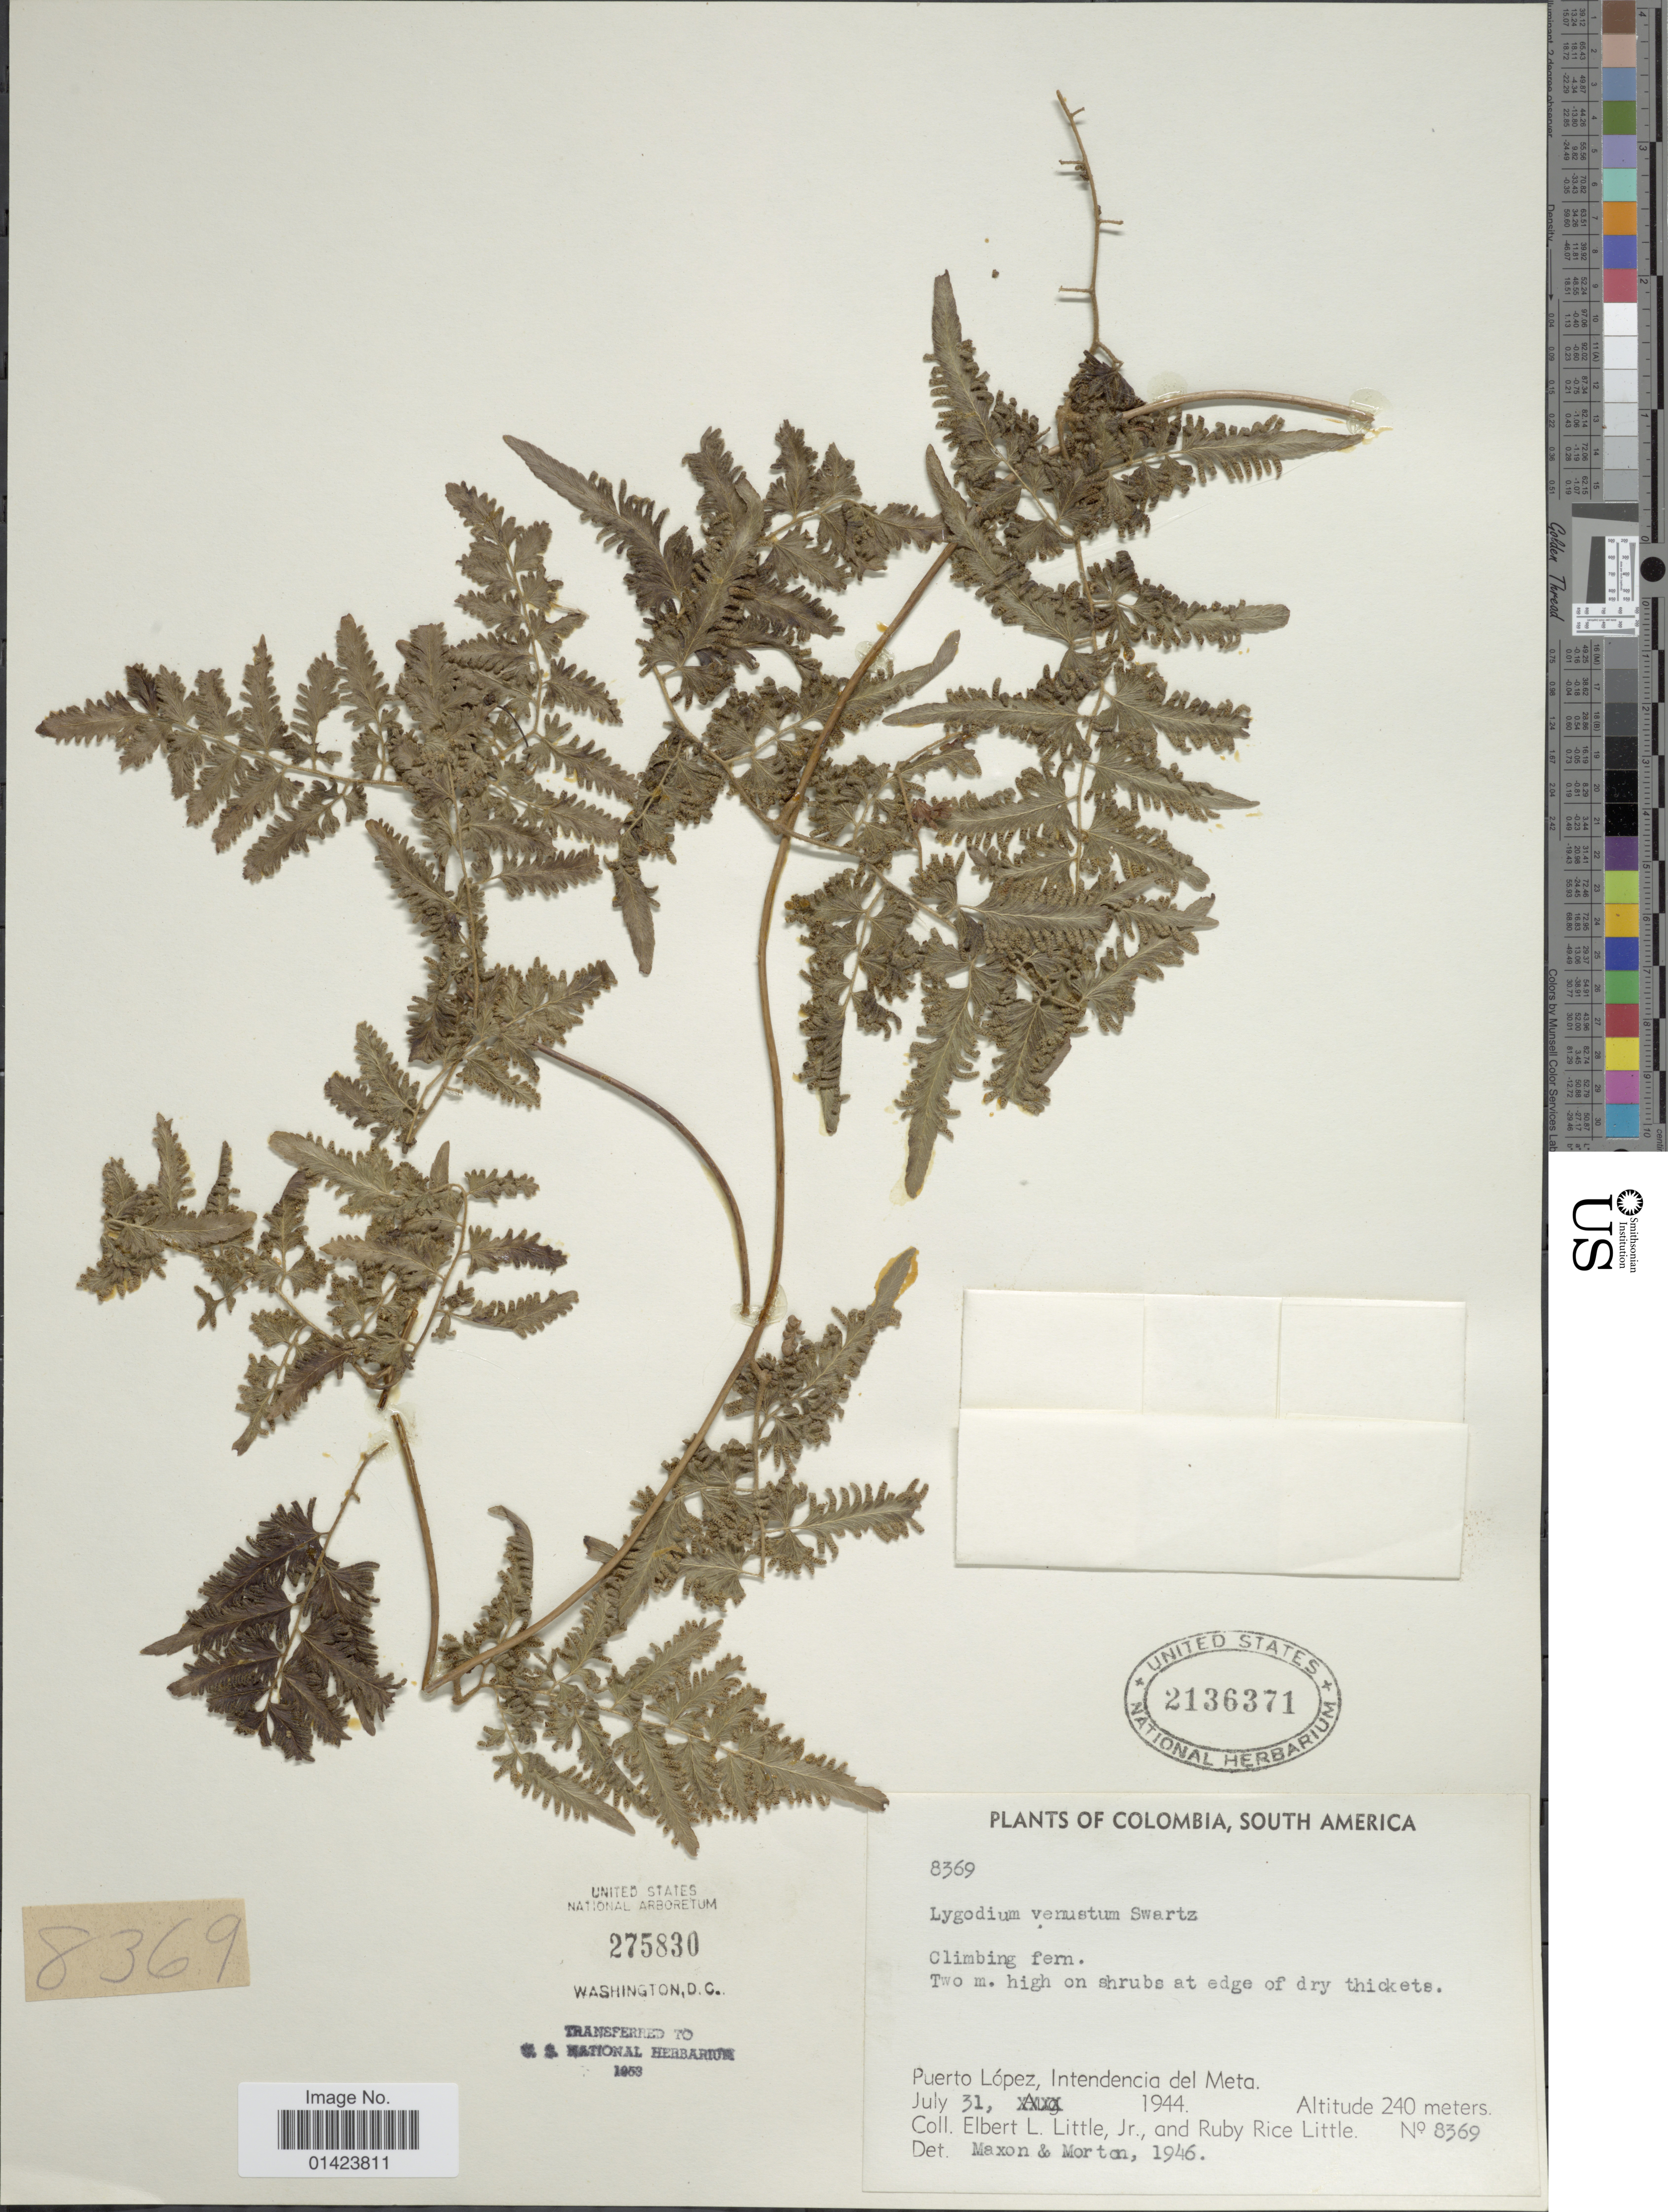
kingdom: Plantae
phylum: Tracheophyta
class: Polypodiopsida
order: Schizaeales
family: Lygodiaceae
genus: Lygodium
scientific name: Lygodium venustum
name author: Sw.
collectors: E. L. Little & R. R. Little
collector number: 8369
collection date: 1944-07-31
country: Colombia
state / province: Meta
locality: Colombia, South America, Puerto López, Intendencia del Meta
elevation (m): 240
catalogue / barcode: US 2136371